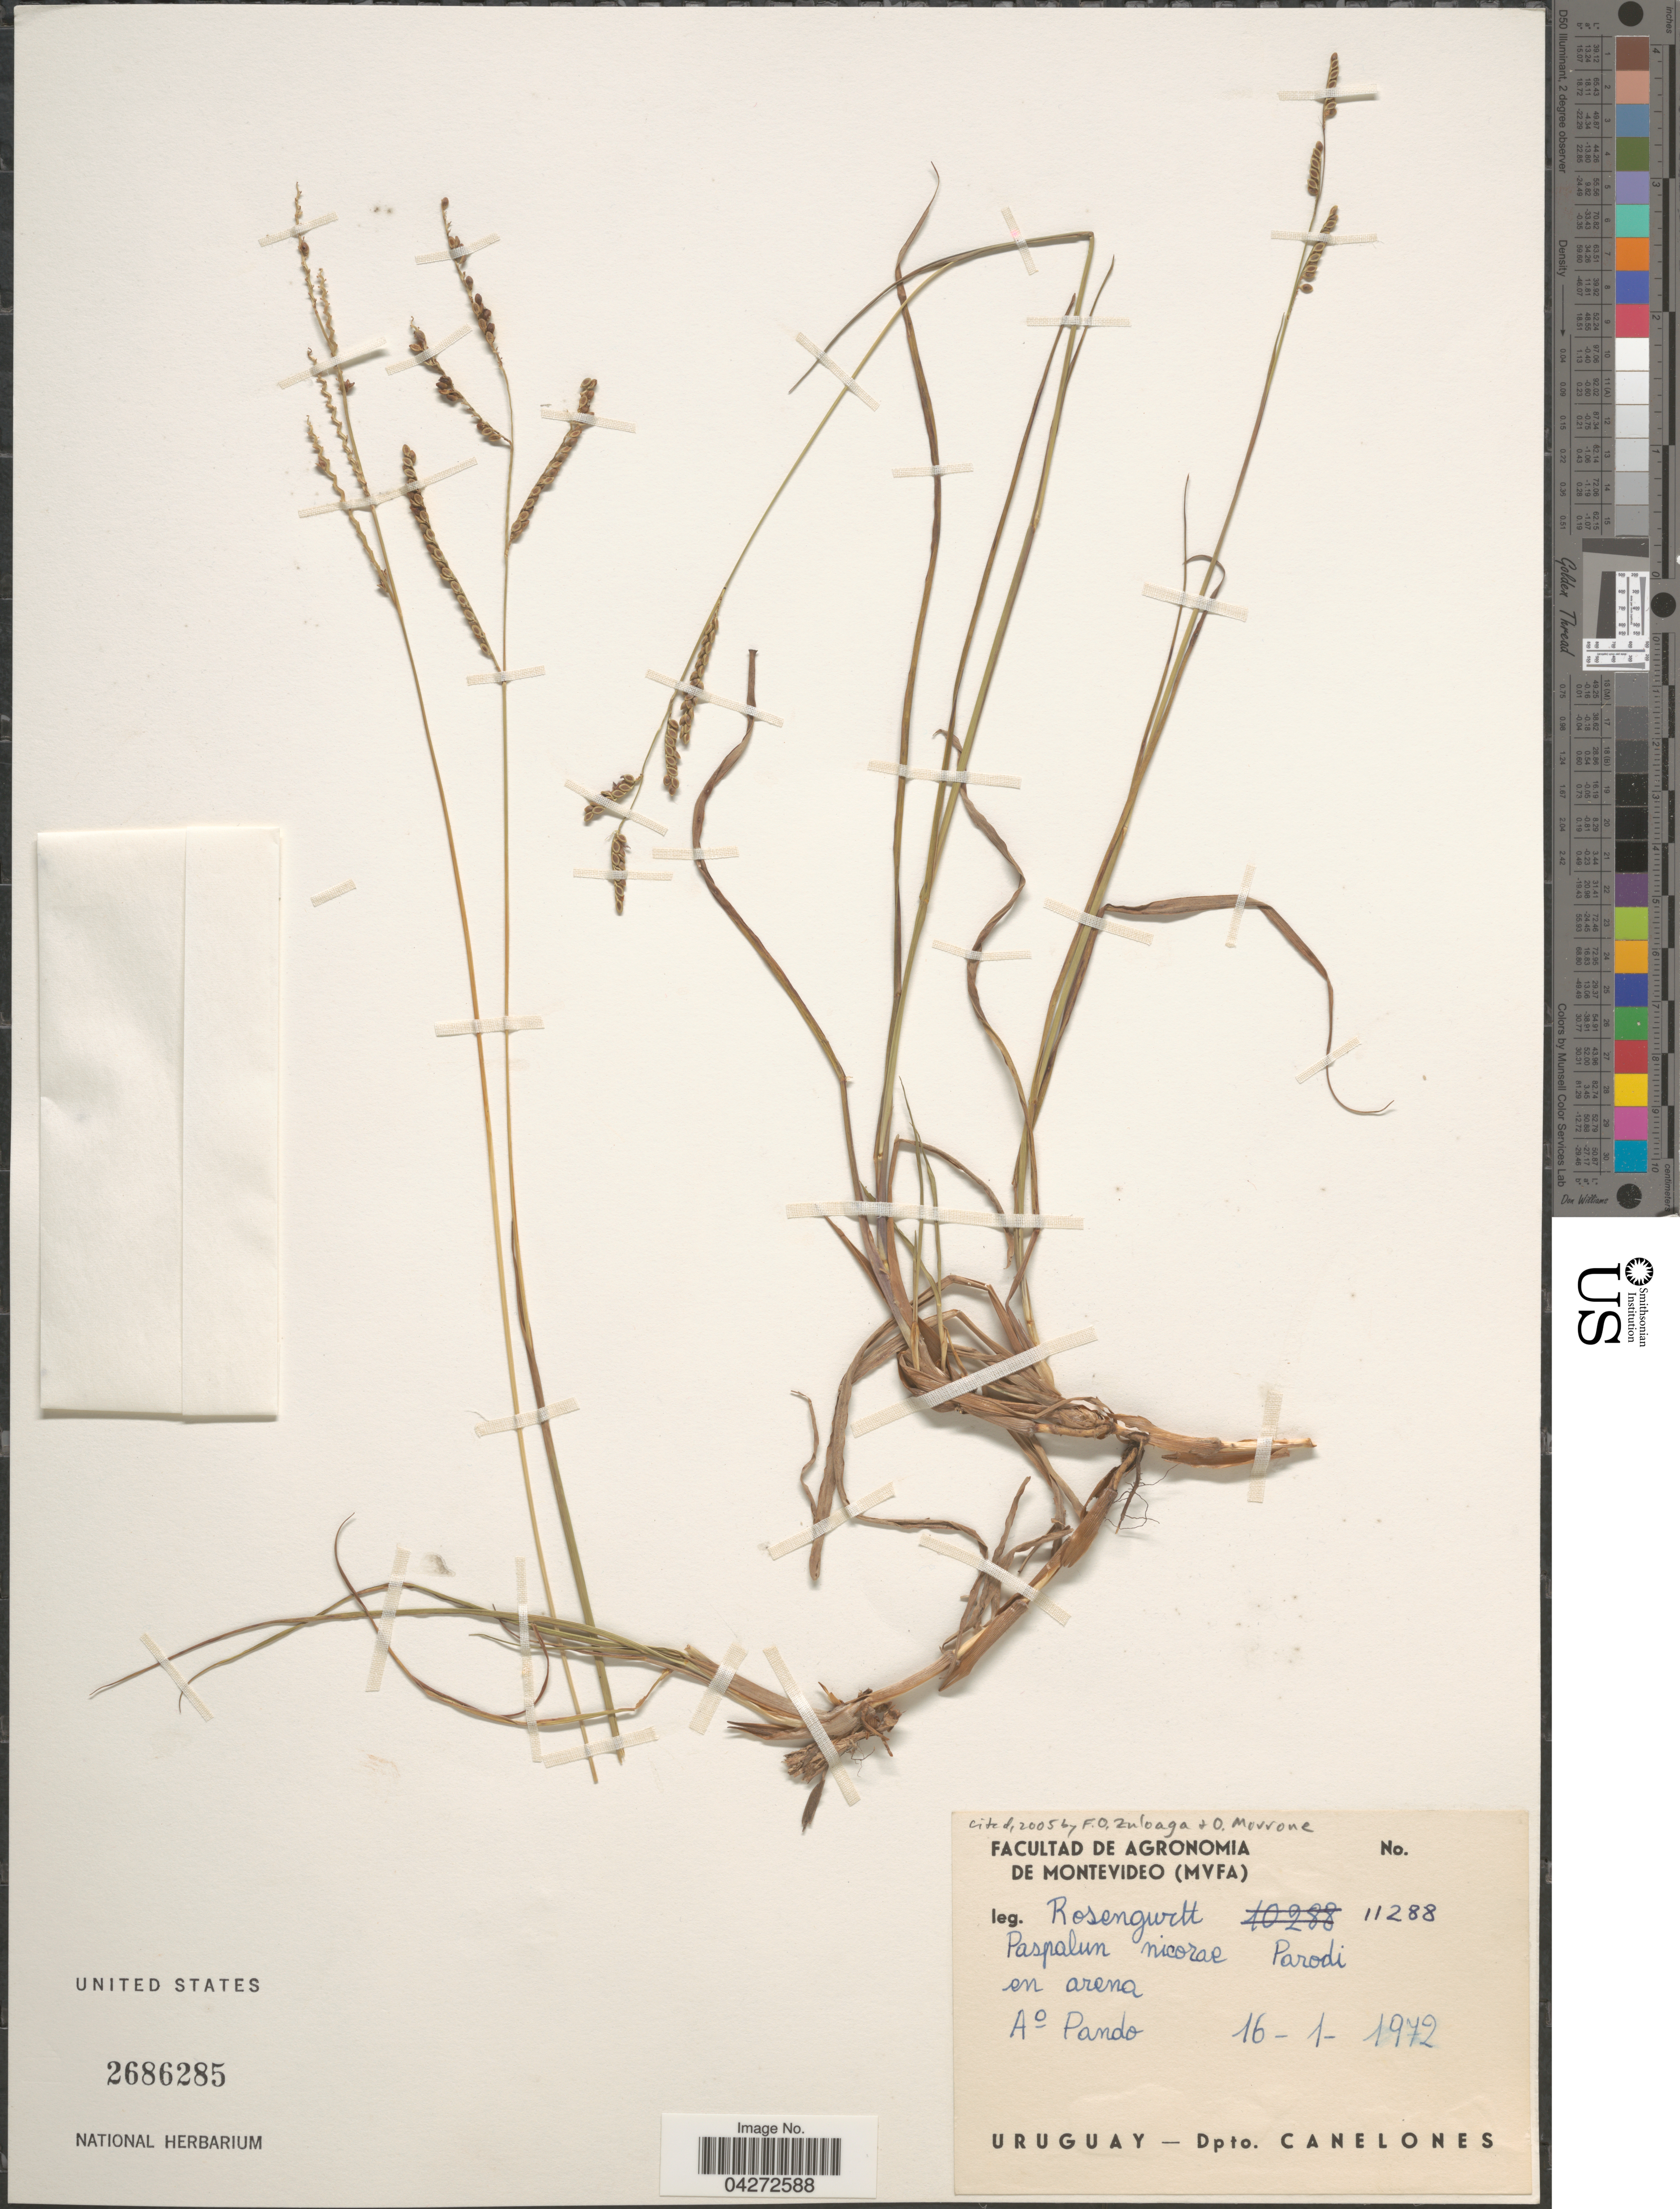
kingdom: Plantae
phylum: Tracheophyta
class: Liliopsida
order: Poales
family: Poaceae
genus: Paspalum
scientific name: Paspalum nicorae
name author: Parodi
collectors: Rosengurtt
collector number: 11288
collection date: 1972-01-16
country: Uruguay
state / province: Canelones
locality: En arena. A° Pando. Dpto. Canelones.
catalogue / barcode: US 2686285